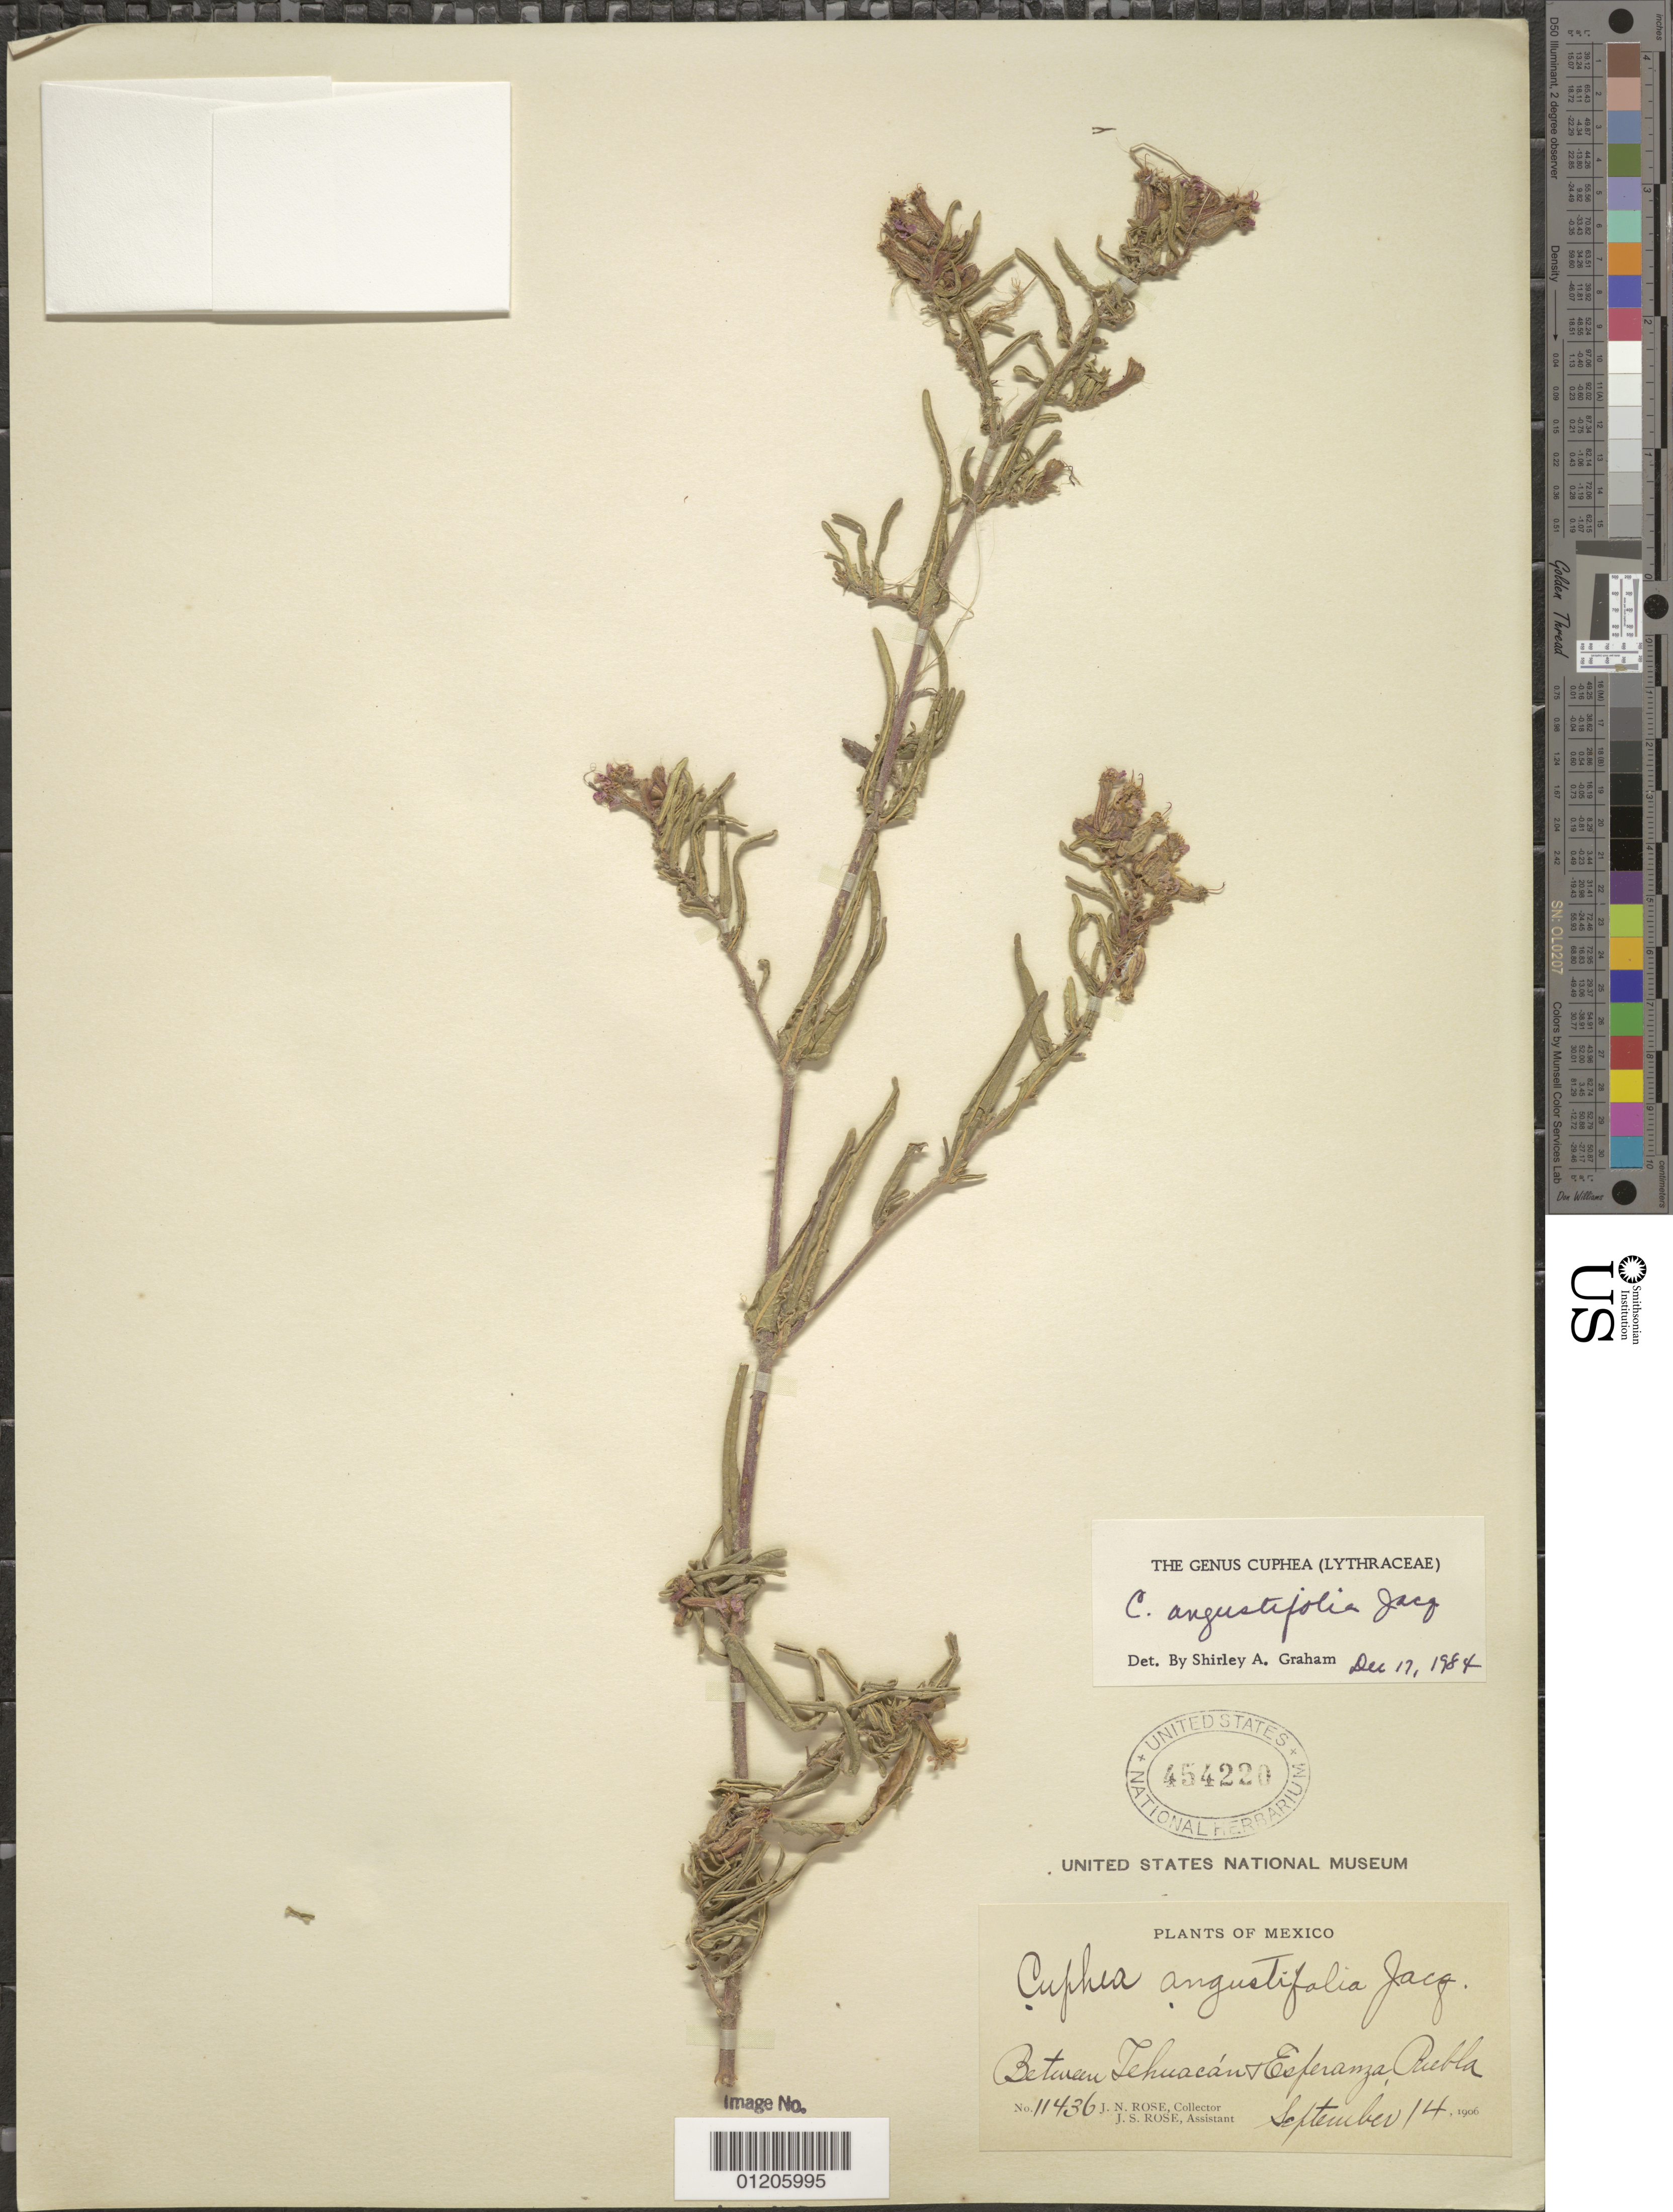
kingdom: Plantae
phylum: Tracheophyta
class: Magnoliopsida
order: Myrtales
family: Lythraceae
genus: Cuphea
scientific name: Cuphea angustifolia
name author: Jacq. ex Koehne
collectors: J. N. Rose & J. S. Rose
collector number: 11436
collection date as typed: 14 Sep 1906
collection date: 1906-09-14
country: Mexico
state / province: Puebla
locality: Between Tehuacán & Esperanza, Puebla.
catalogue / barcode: US 454220